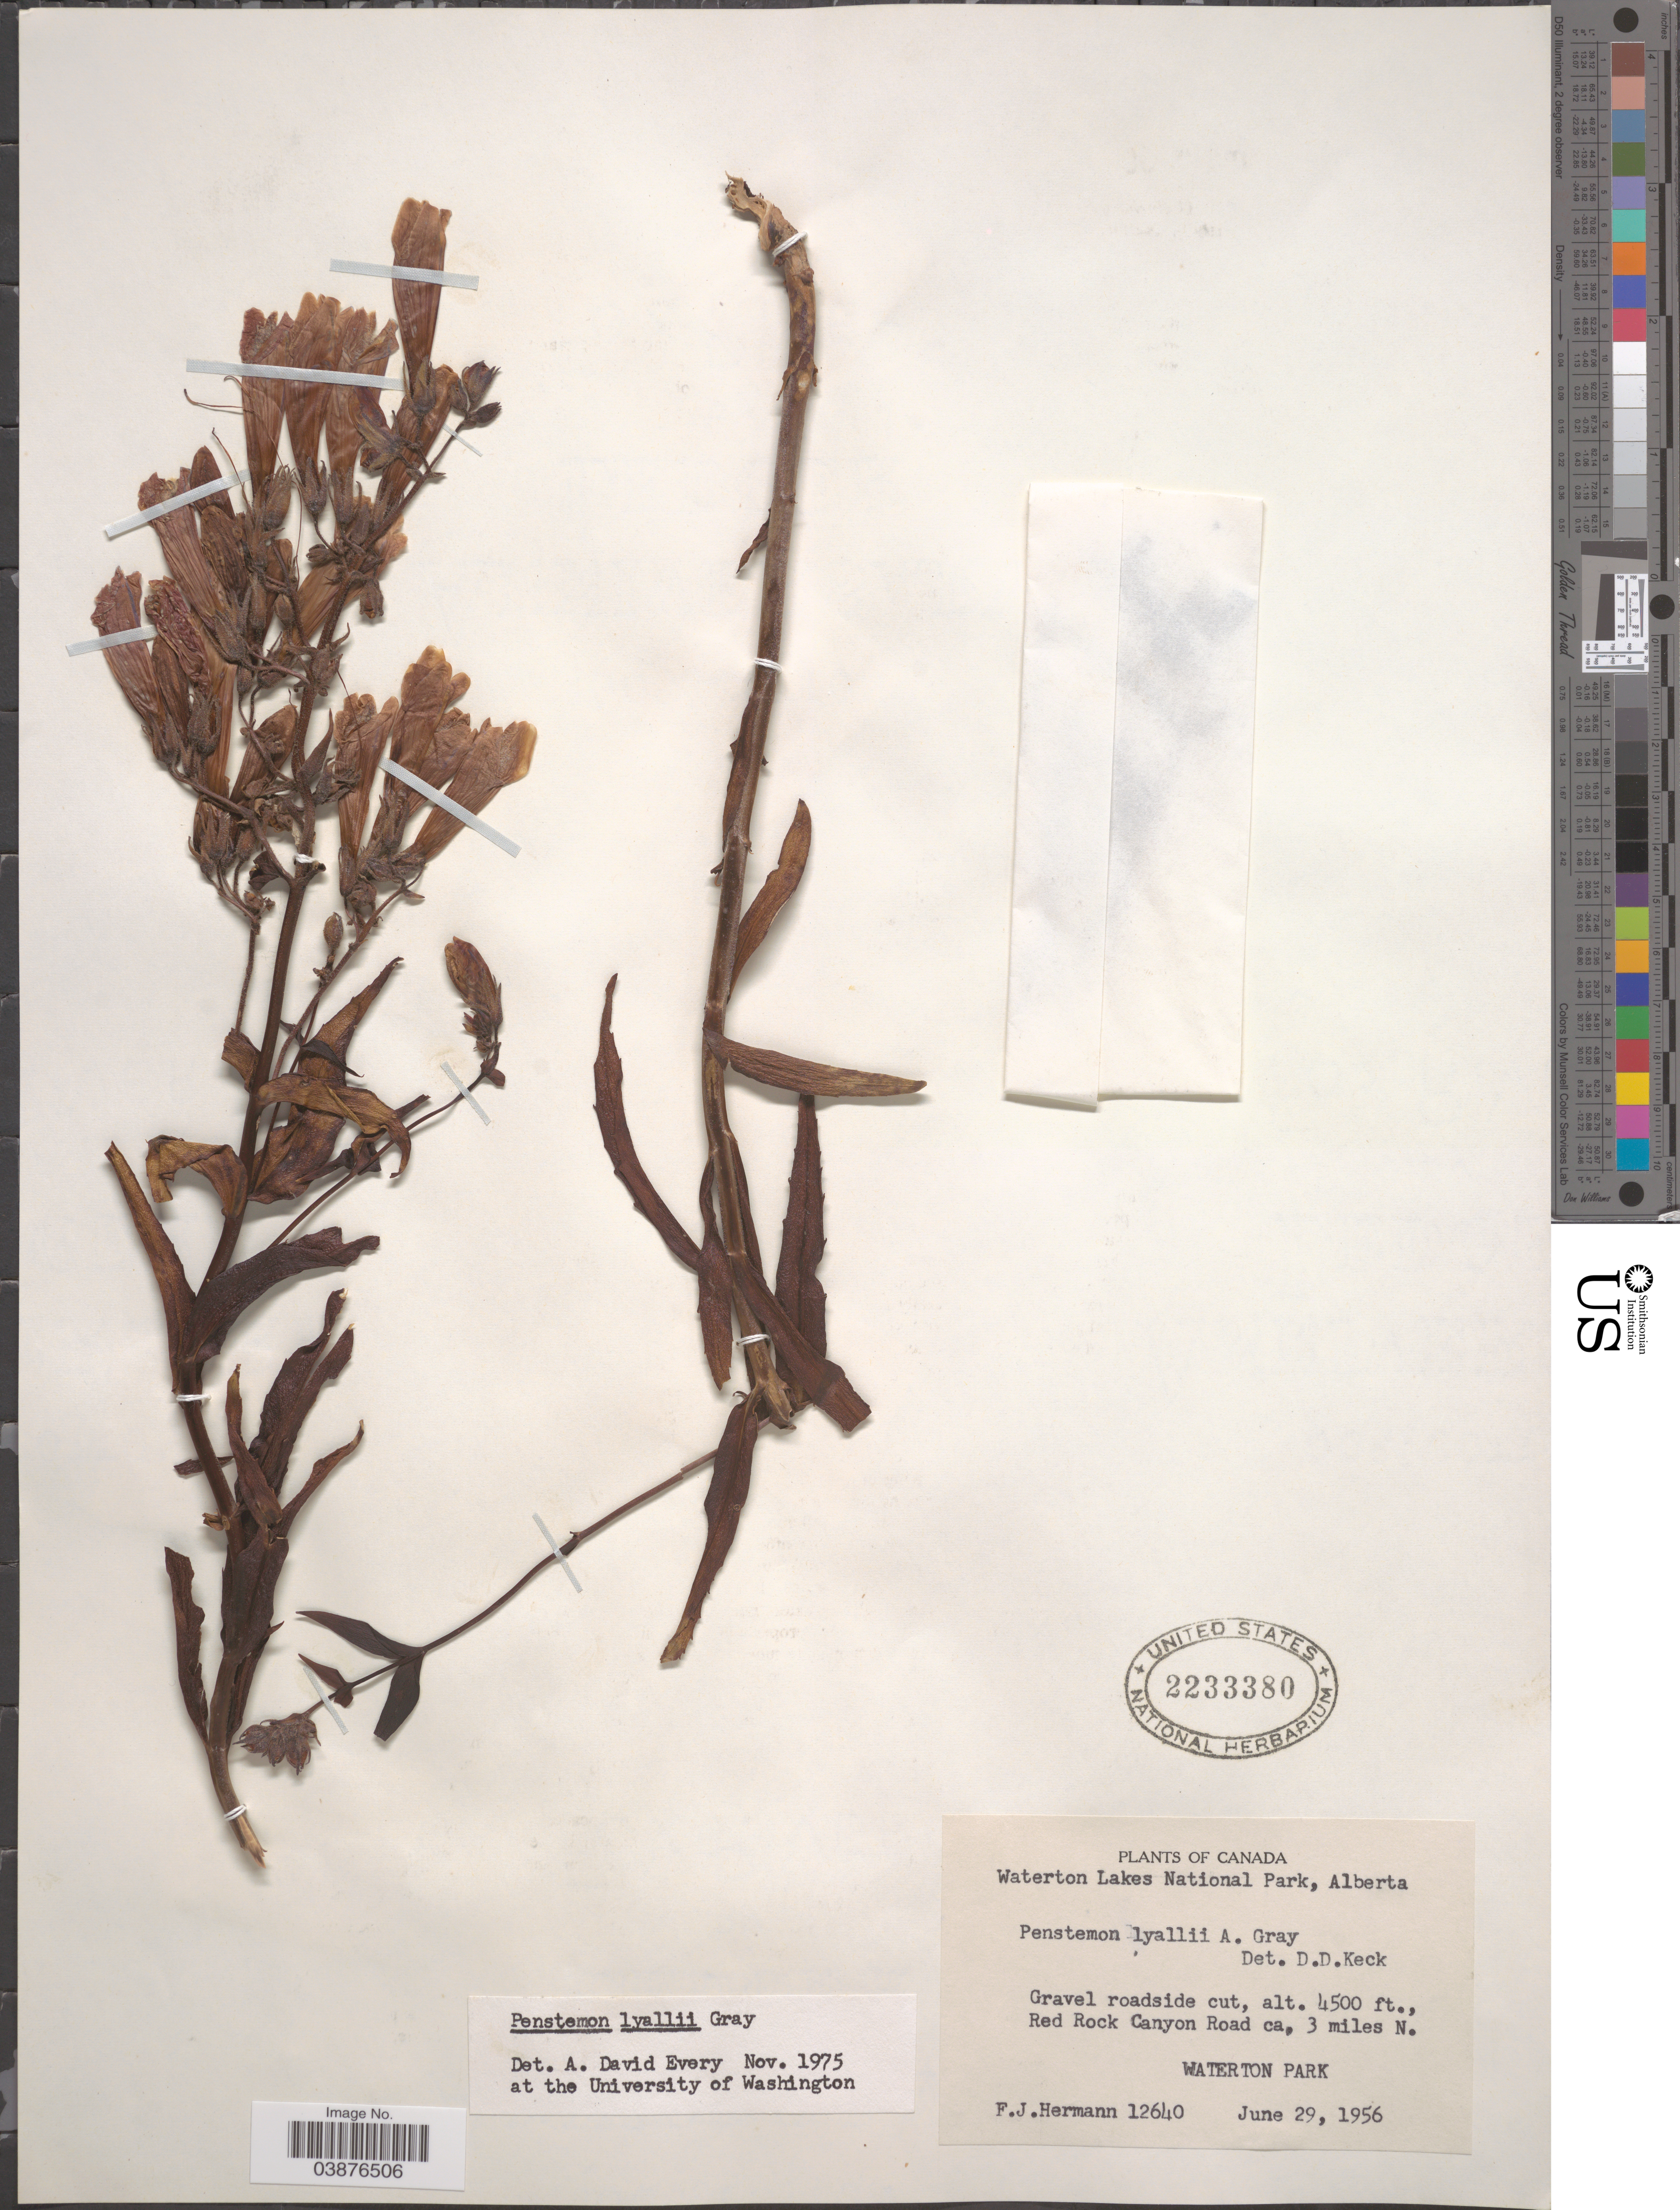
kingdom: Plantae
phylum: Tracheophyta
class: Magnoliopsida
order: Lamiales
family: Plantaginaceae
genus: Penstemon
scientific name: Penstemon lyallii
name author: (A. Gray) A. Gray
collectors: F. J. Hermann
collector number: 12640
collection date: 1956-06-29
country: Canada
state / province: Alberta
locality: Waterton Lakes National Park. Red Rock Canyon Road ca, 3 miles N. Waterton Park.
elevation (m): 1372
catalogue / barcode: US 2233380